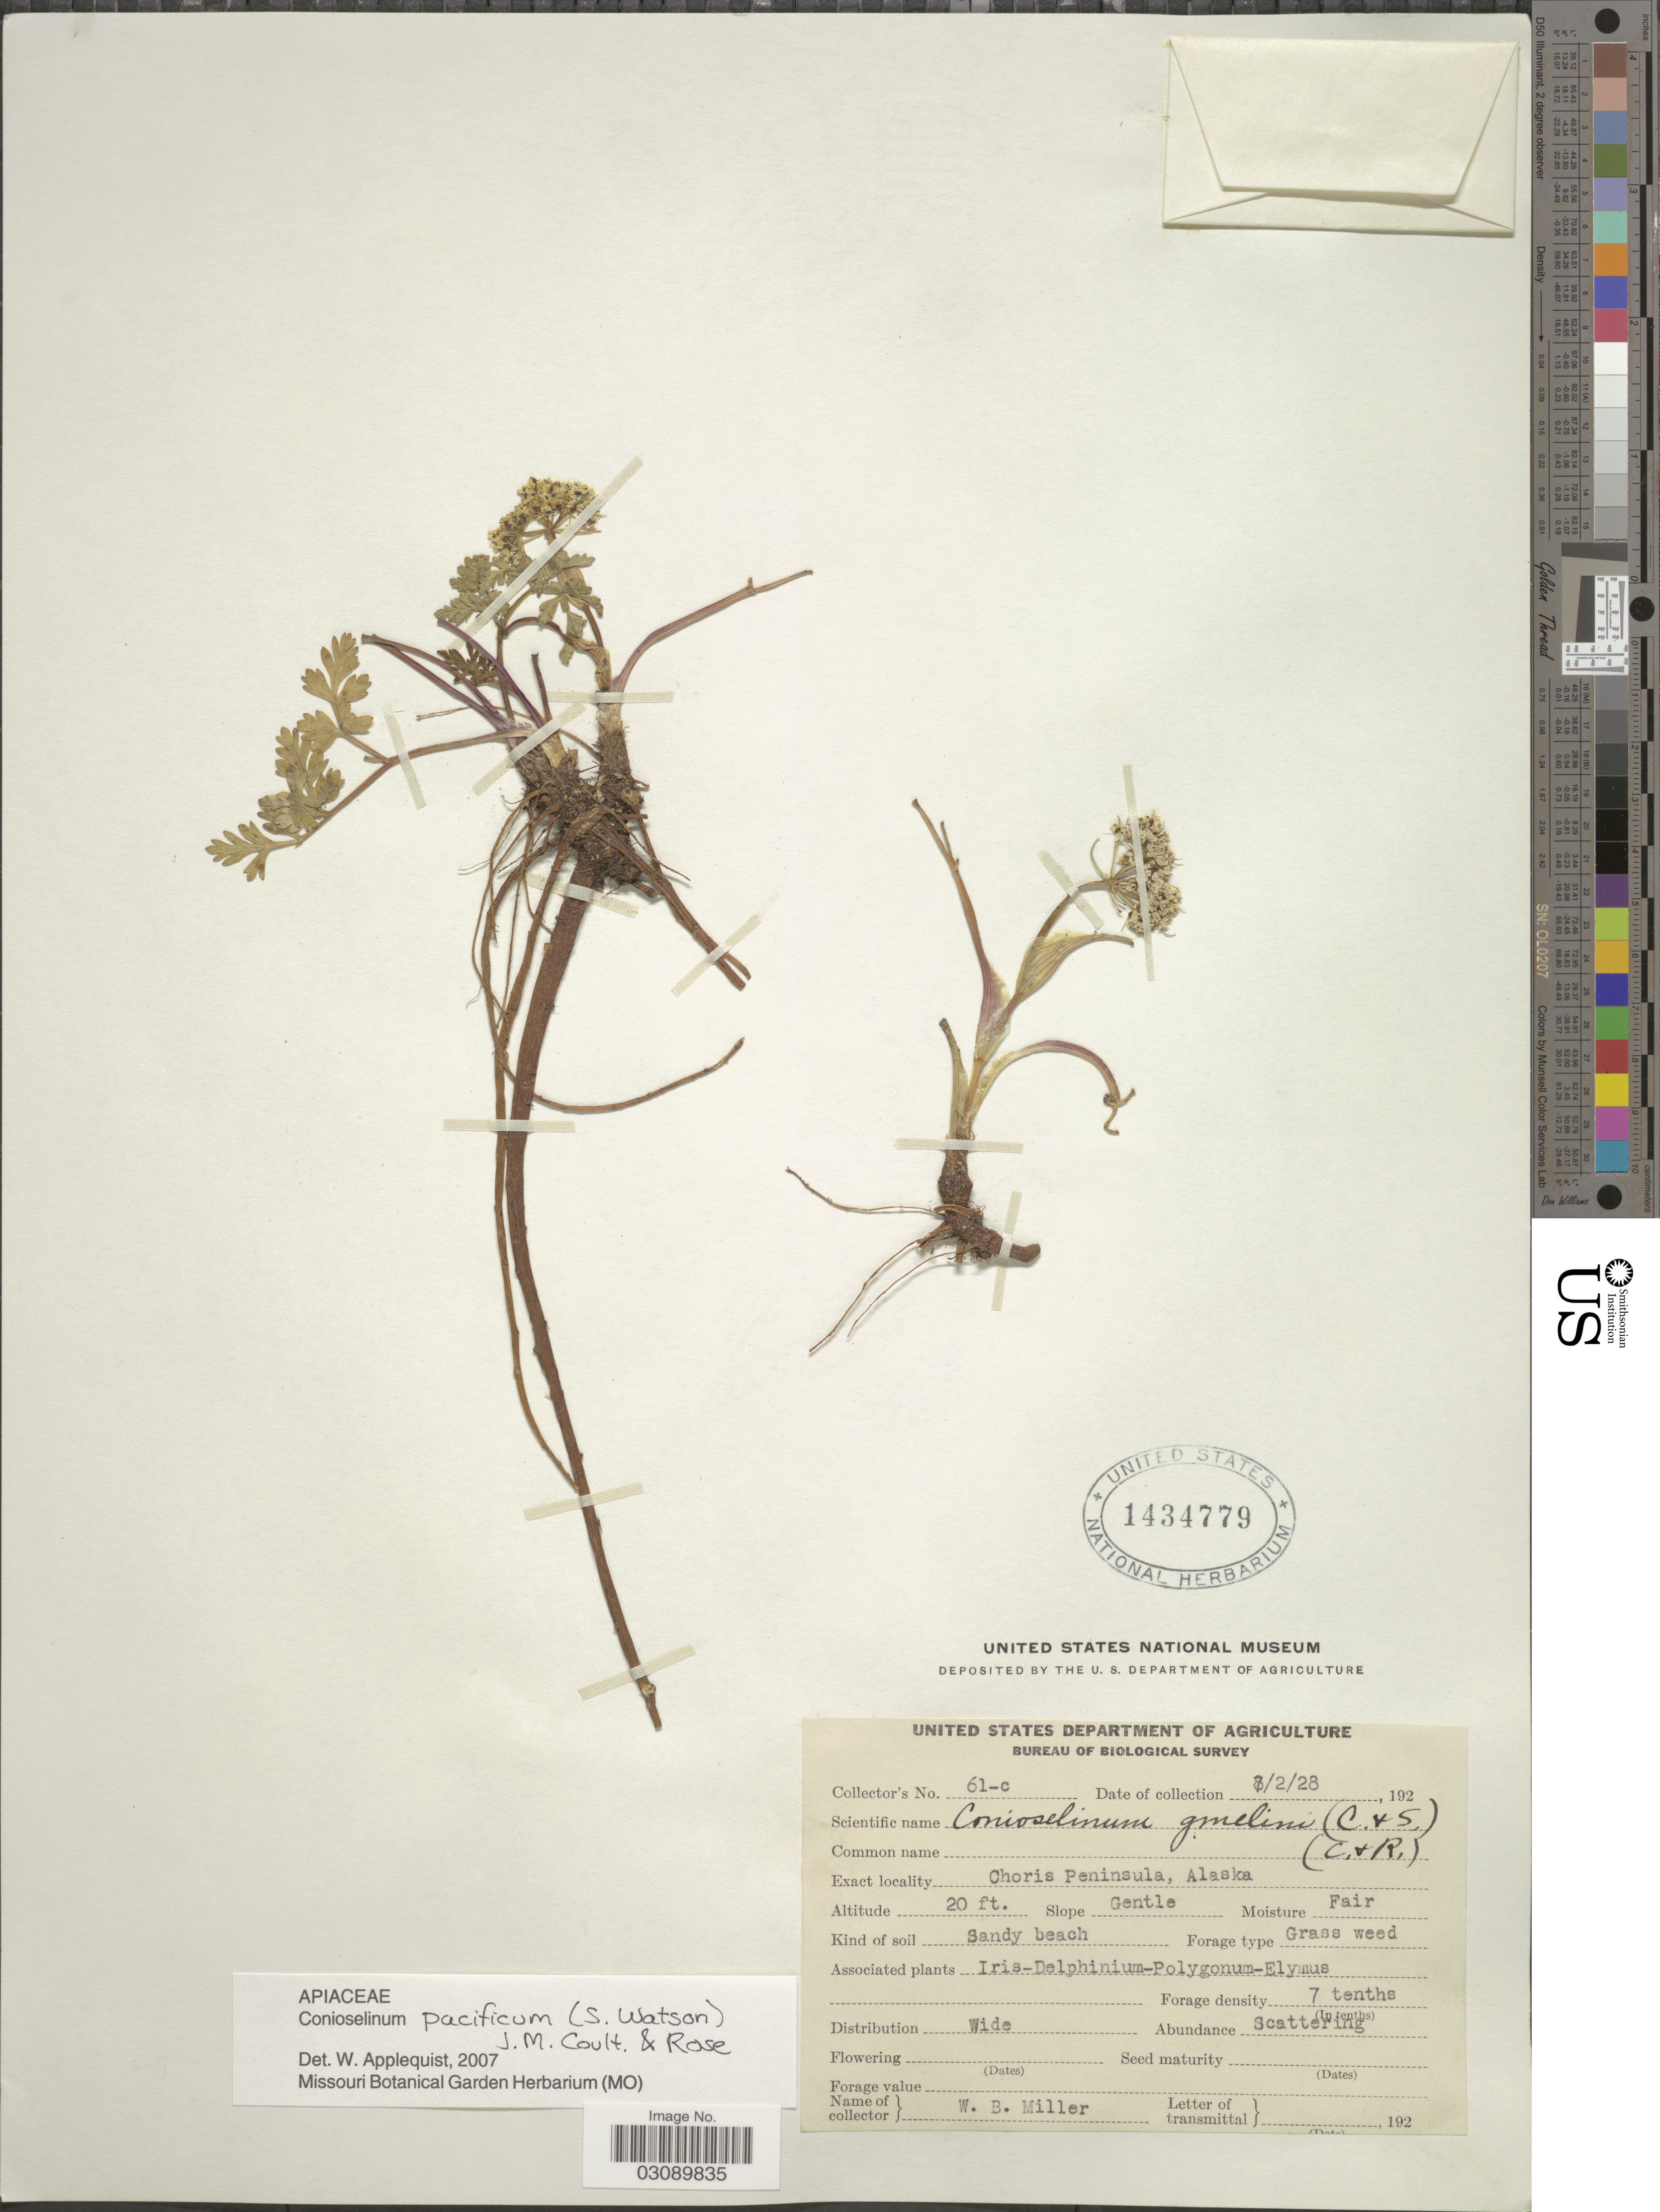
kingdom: Plantae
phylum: Tracheophyta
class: Magnoliopsida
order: Apiales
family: Apiaceae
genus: Conioselinum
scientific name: Conioselinum pacificum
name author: (S. Watson) J.M. Coult. & Rose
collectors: W. Miller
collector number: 61-c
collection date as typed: Transcribed d/m/y: 2/7/28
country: United States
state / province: Alaska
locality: Choris Peninsula.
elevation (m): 6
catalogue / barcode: US 1434779